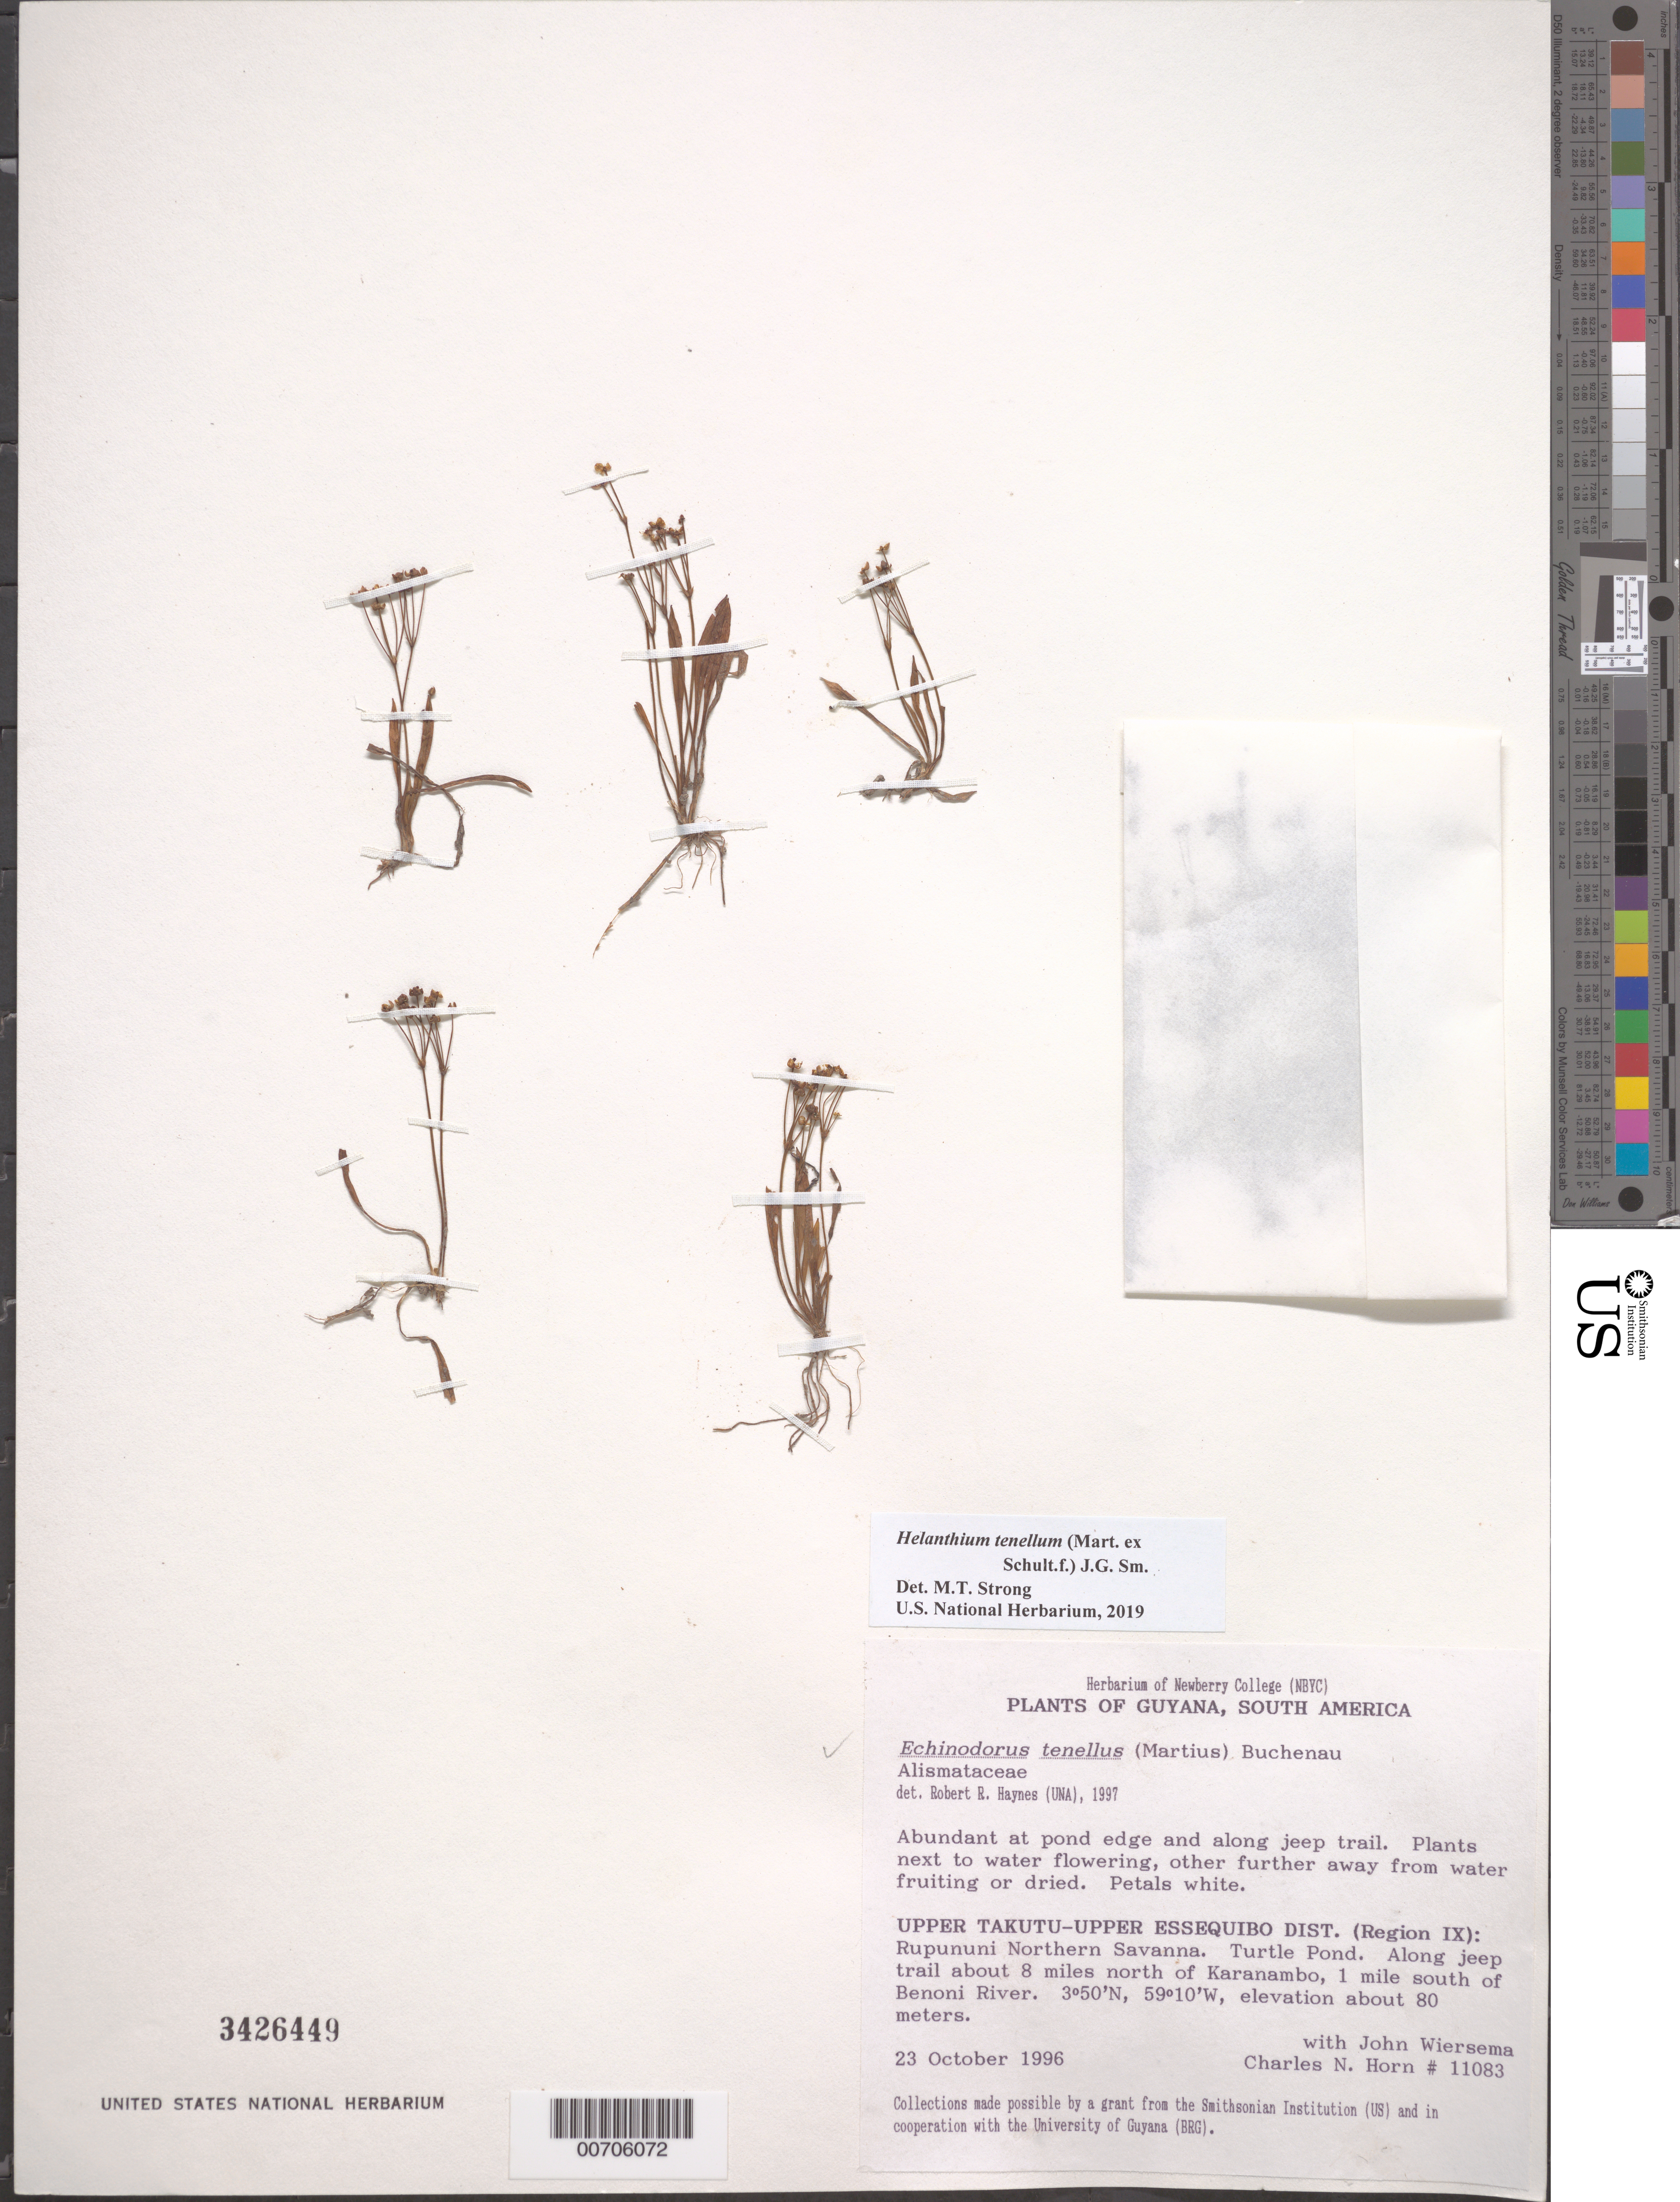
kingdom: Plantae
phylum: Tracheophyta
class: Liliopsida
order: Alismatales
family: Alismataceae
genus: Helanthium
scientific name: Helanthium tenellum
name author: (Mart. ex Schult. f.) J.G. Sm.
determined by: Strong, Mark T., (BOT), Smithsonian Institution - National Museum of Natural History (UNITED STATES)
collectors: C. N. Horn & J. H. Wiersema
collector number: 11083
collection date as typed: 23-Oct-96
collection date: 1996-10-23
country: Guyana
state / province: U. Takutu-U. Essequibo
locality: Rupununi Northern Savanna, Turtle Pond, 8 mi. N of Karanambo, 1 mi. S of Benoni R.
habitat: Pond edge and long jeep trail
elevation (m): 80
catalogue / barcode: US 3426449